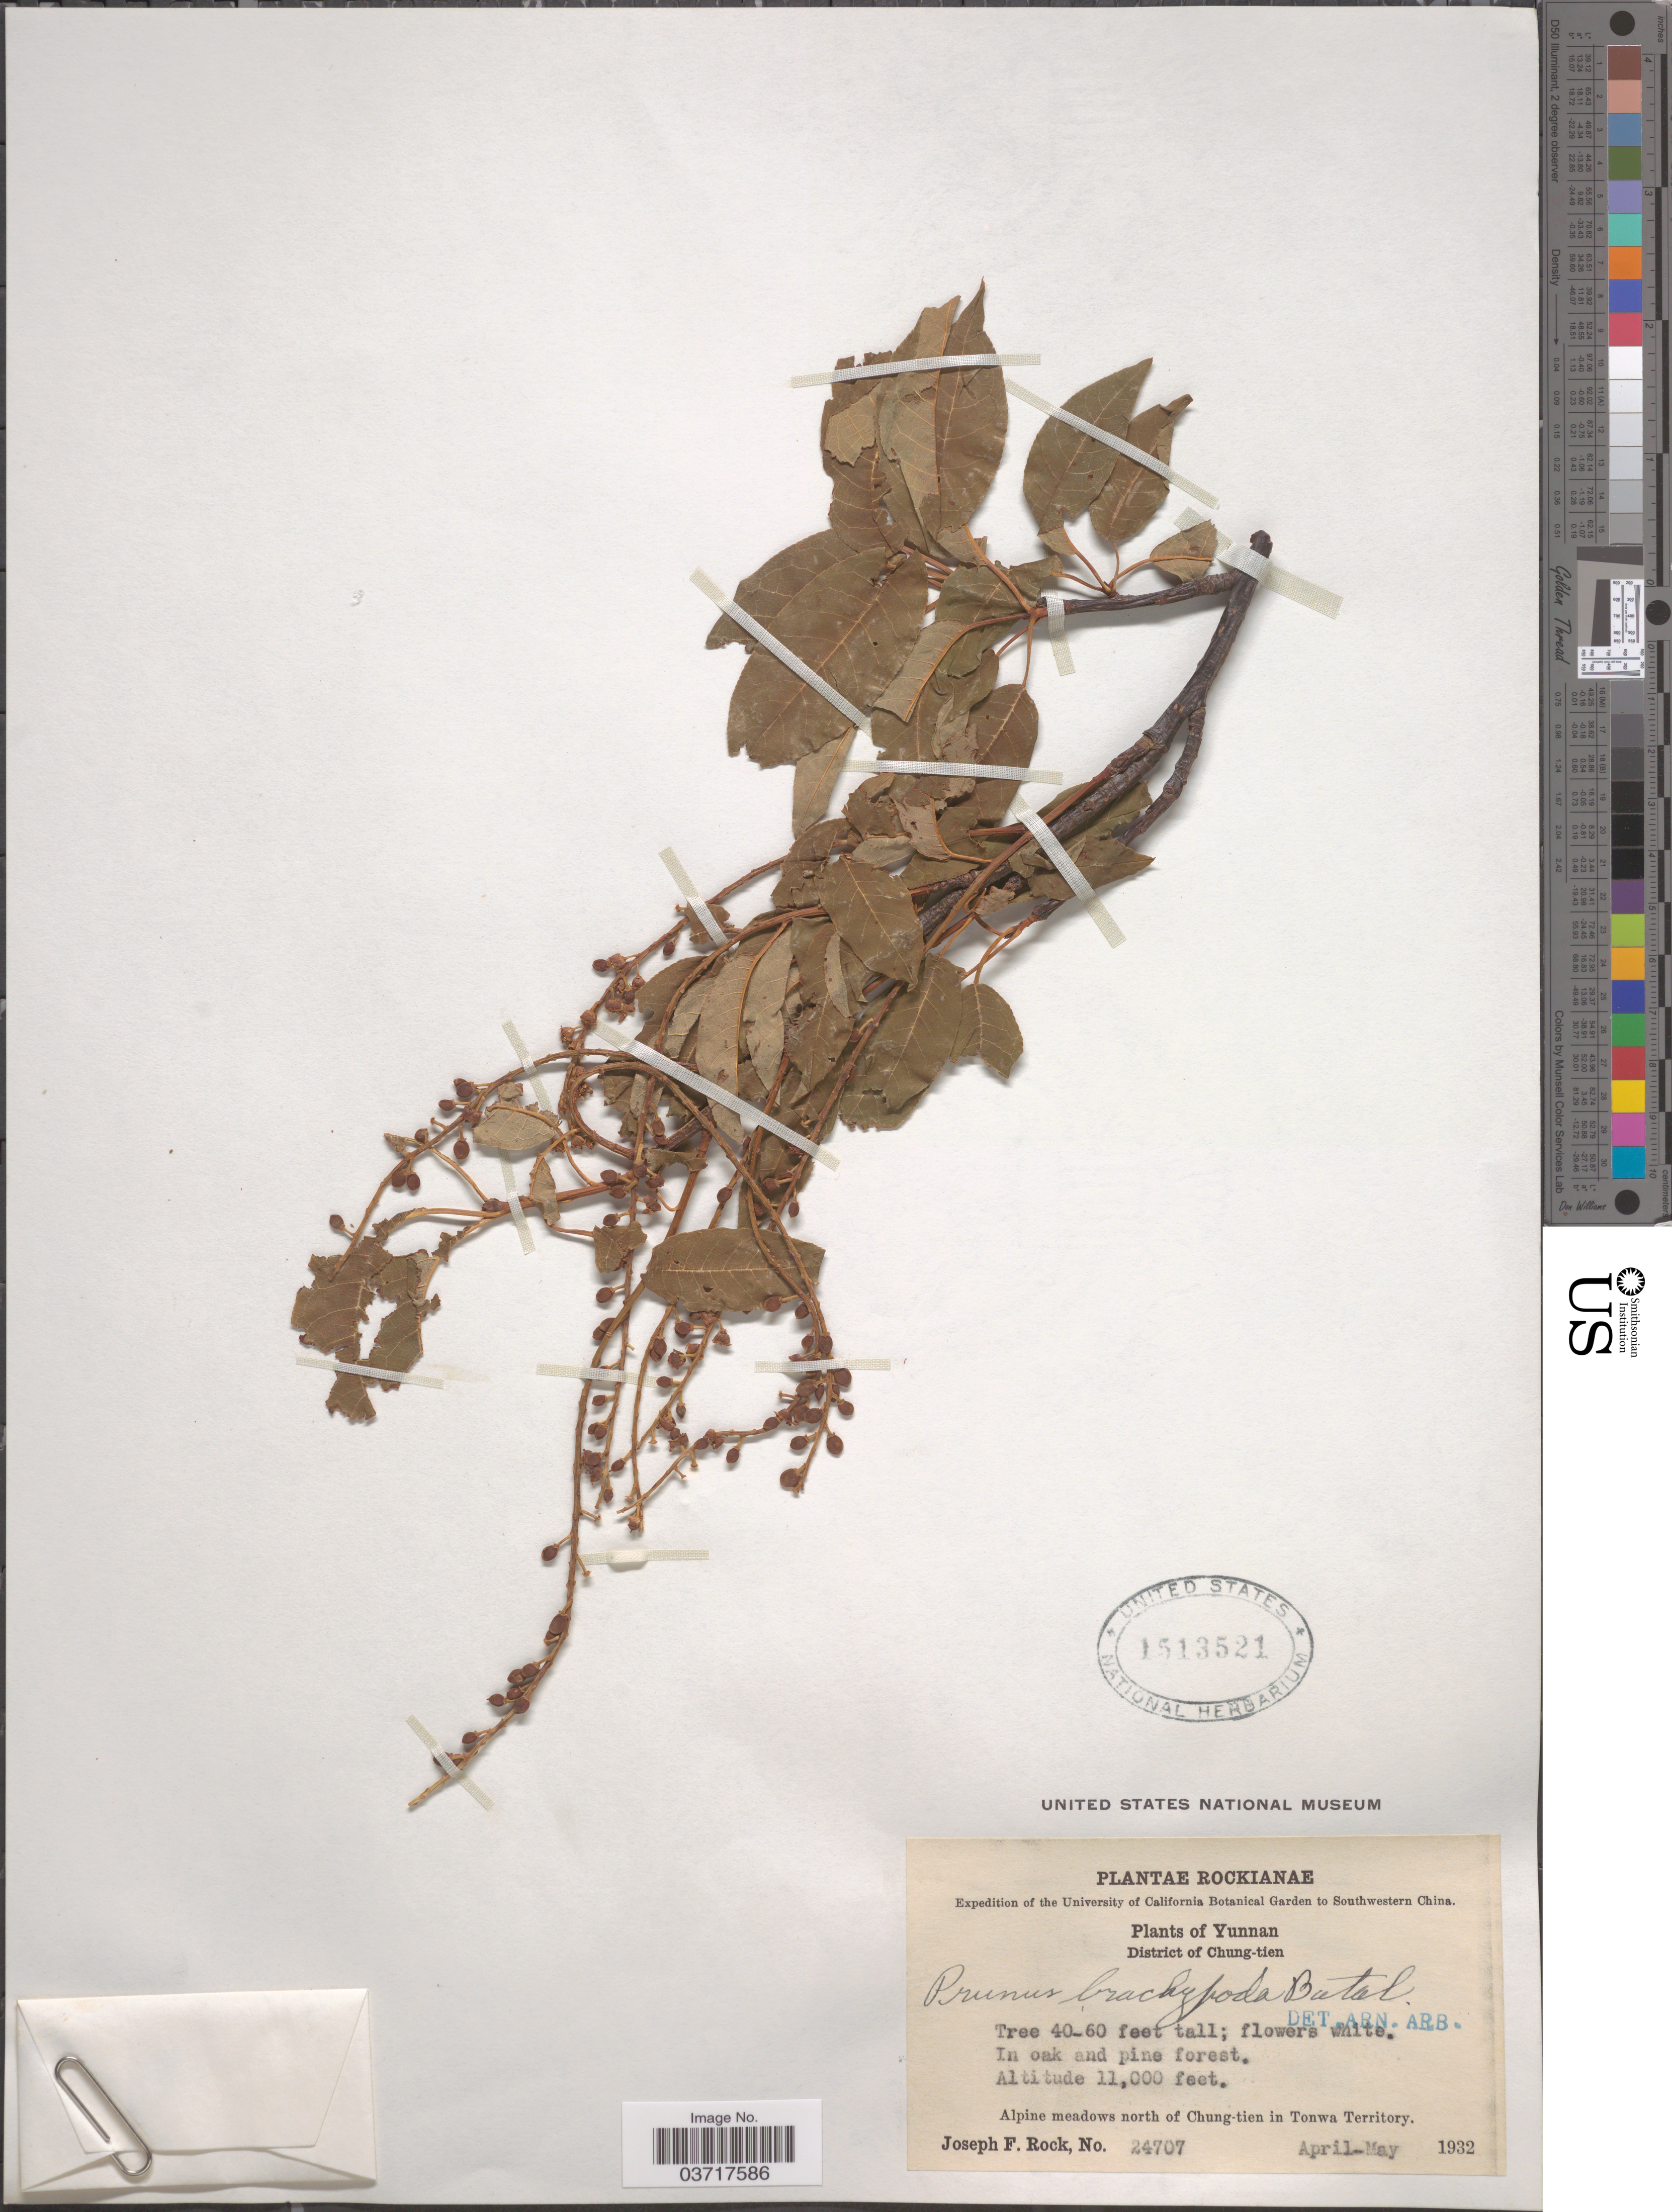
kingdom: Plantae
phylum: Tracheophyta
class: Magnoliopsida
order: Rosales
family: Rosaceae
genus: Prunus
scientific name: Prunus brachypoda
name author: Batalin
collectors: J. T. Rothrock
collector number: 24707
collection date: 1932-04/1932-05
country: China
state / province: Yunnan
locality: Southwestern China. District of Chung-tien. Alpine meadows north of Chung-tien in Tonwa Territory.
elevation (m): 3353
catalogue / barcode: US 1513521